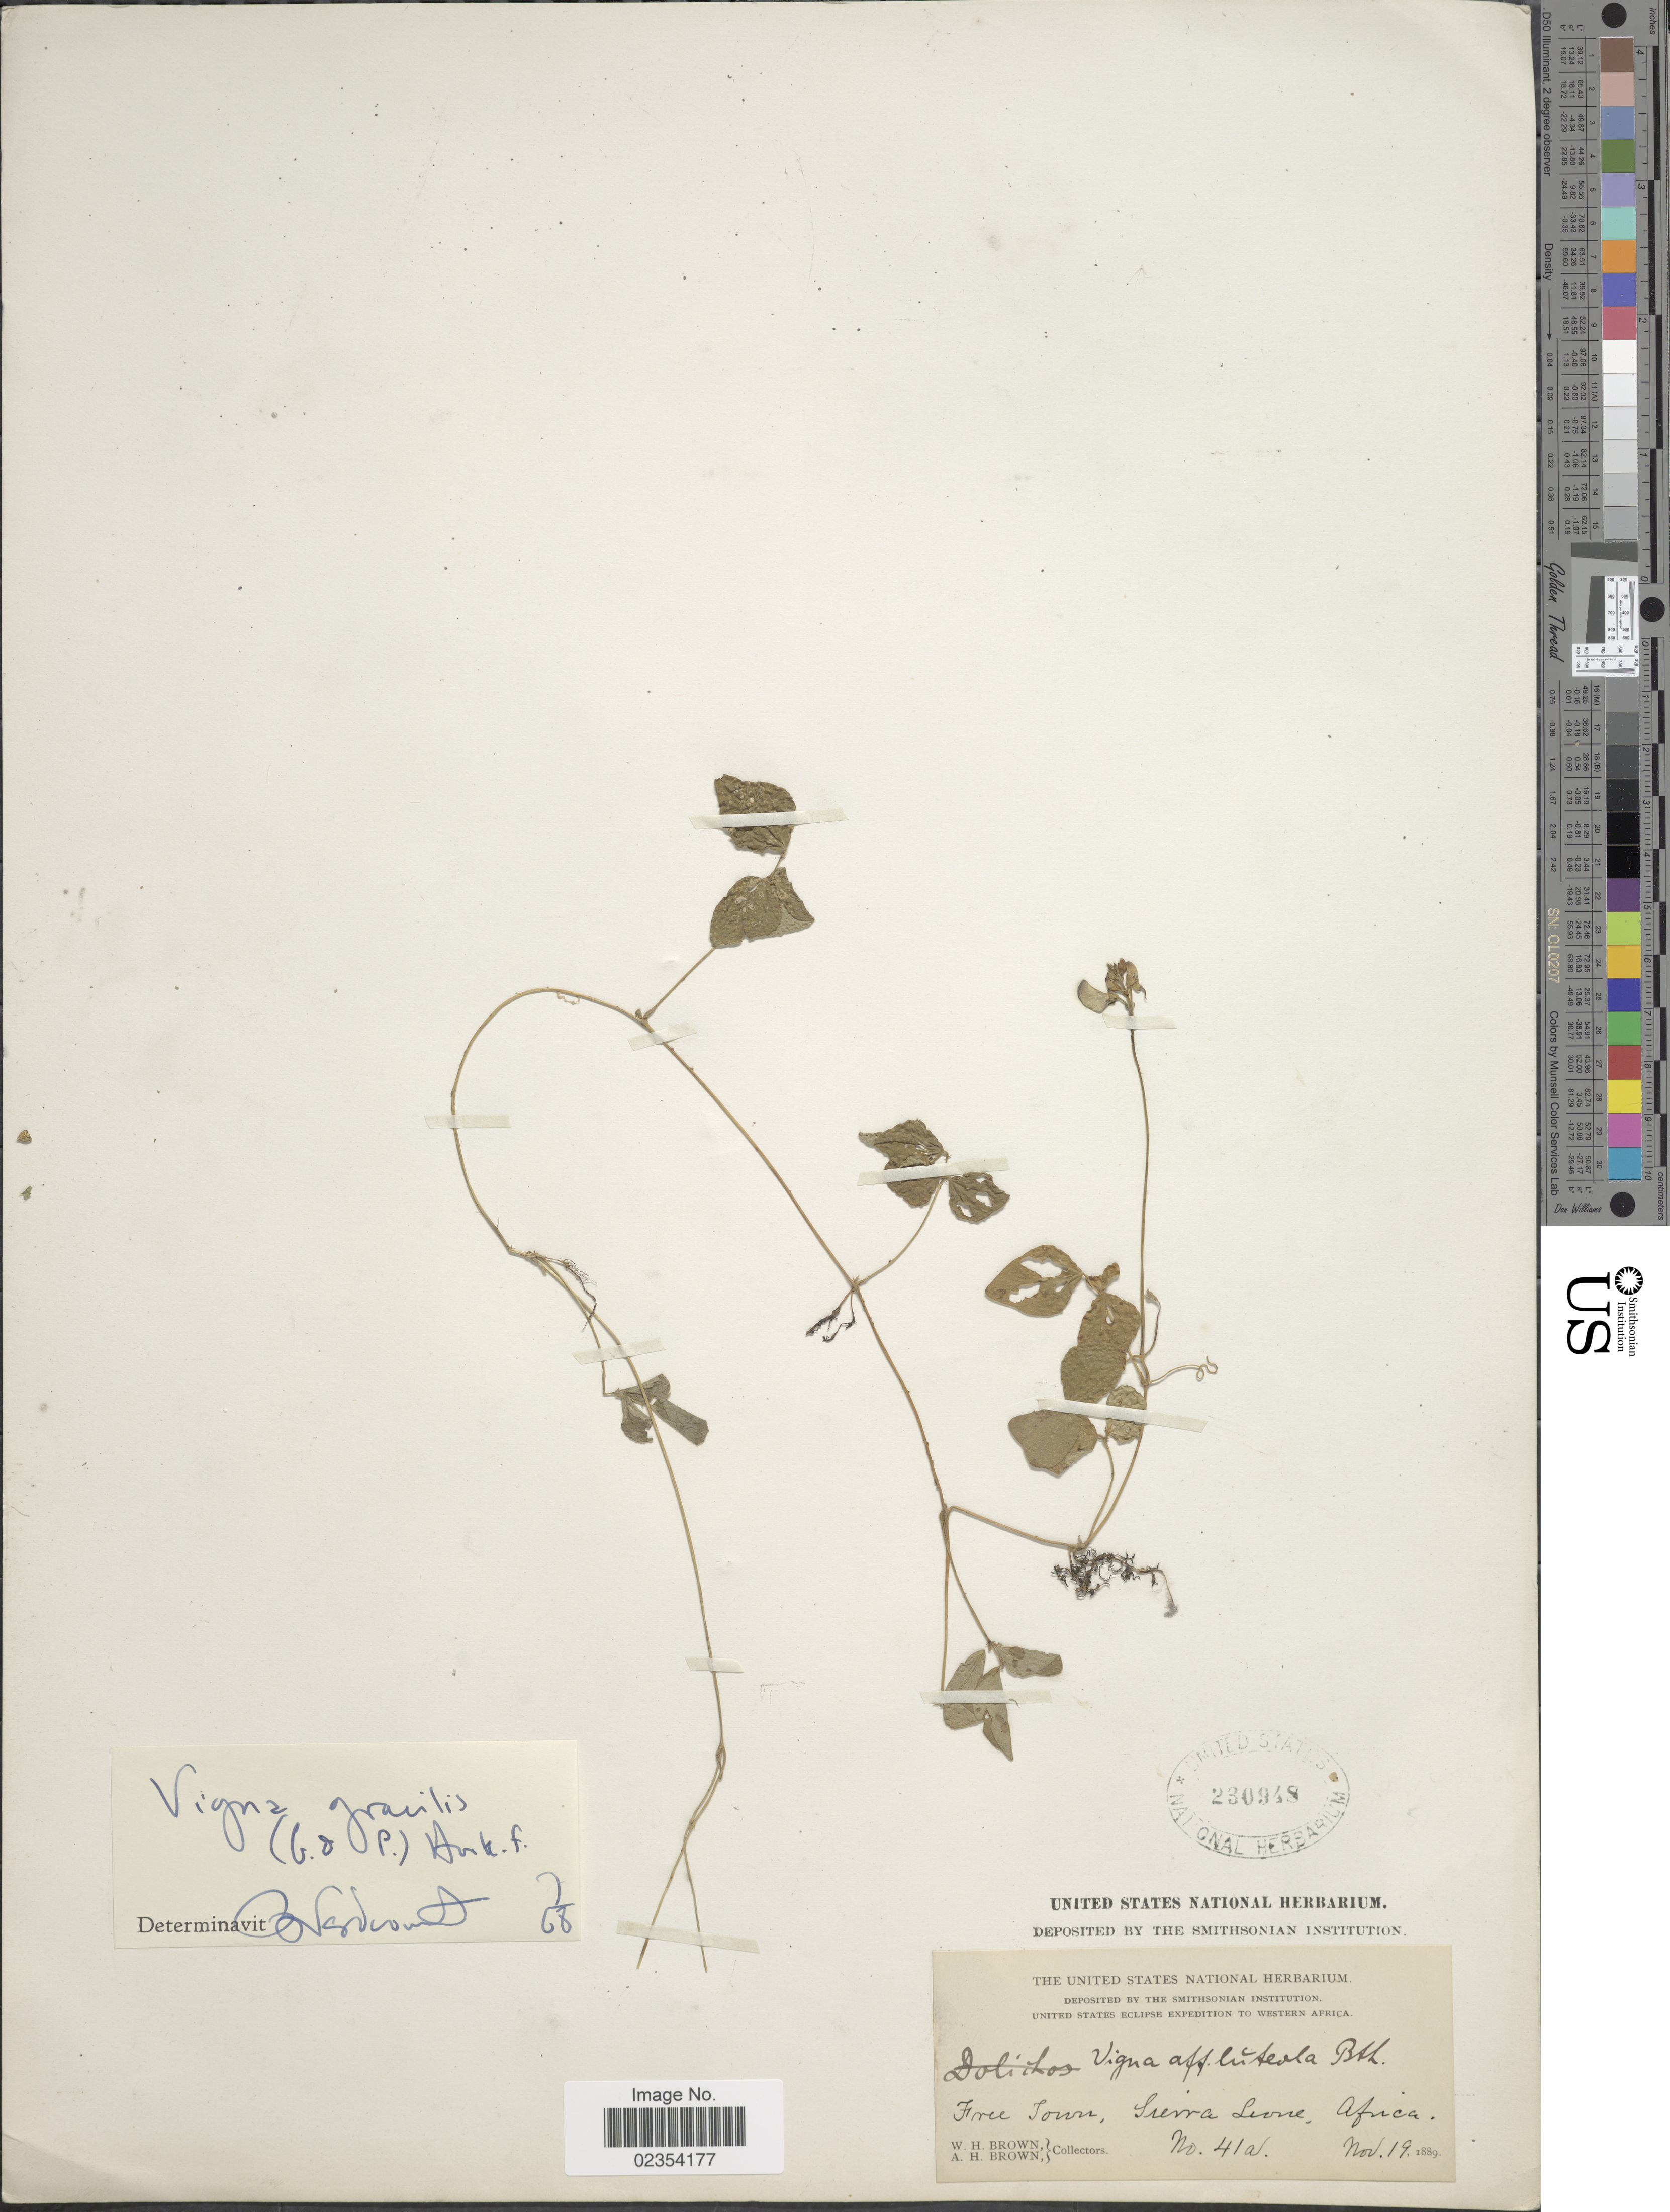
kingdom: Plantae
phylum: Tracheophyta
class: Magnoliopsida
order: Fabales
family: Fabaceae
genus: Vigna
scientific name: Vigna gracilis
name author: (Guill. & Perr.) Hook. f.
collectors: W. H. Brown & A. H. Brown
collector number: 41a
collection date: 1889-11-19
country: Sierra Leone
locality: Free Town.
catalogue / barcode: US 230948